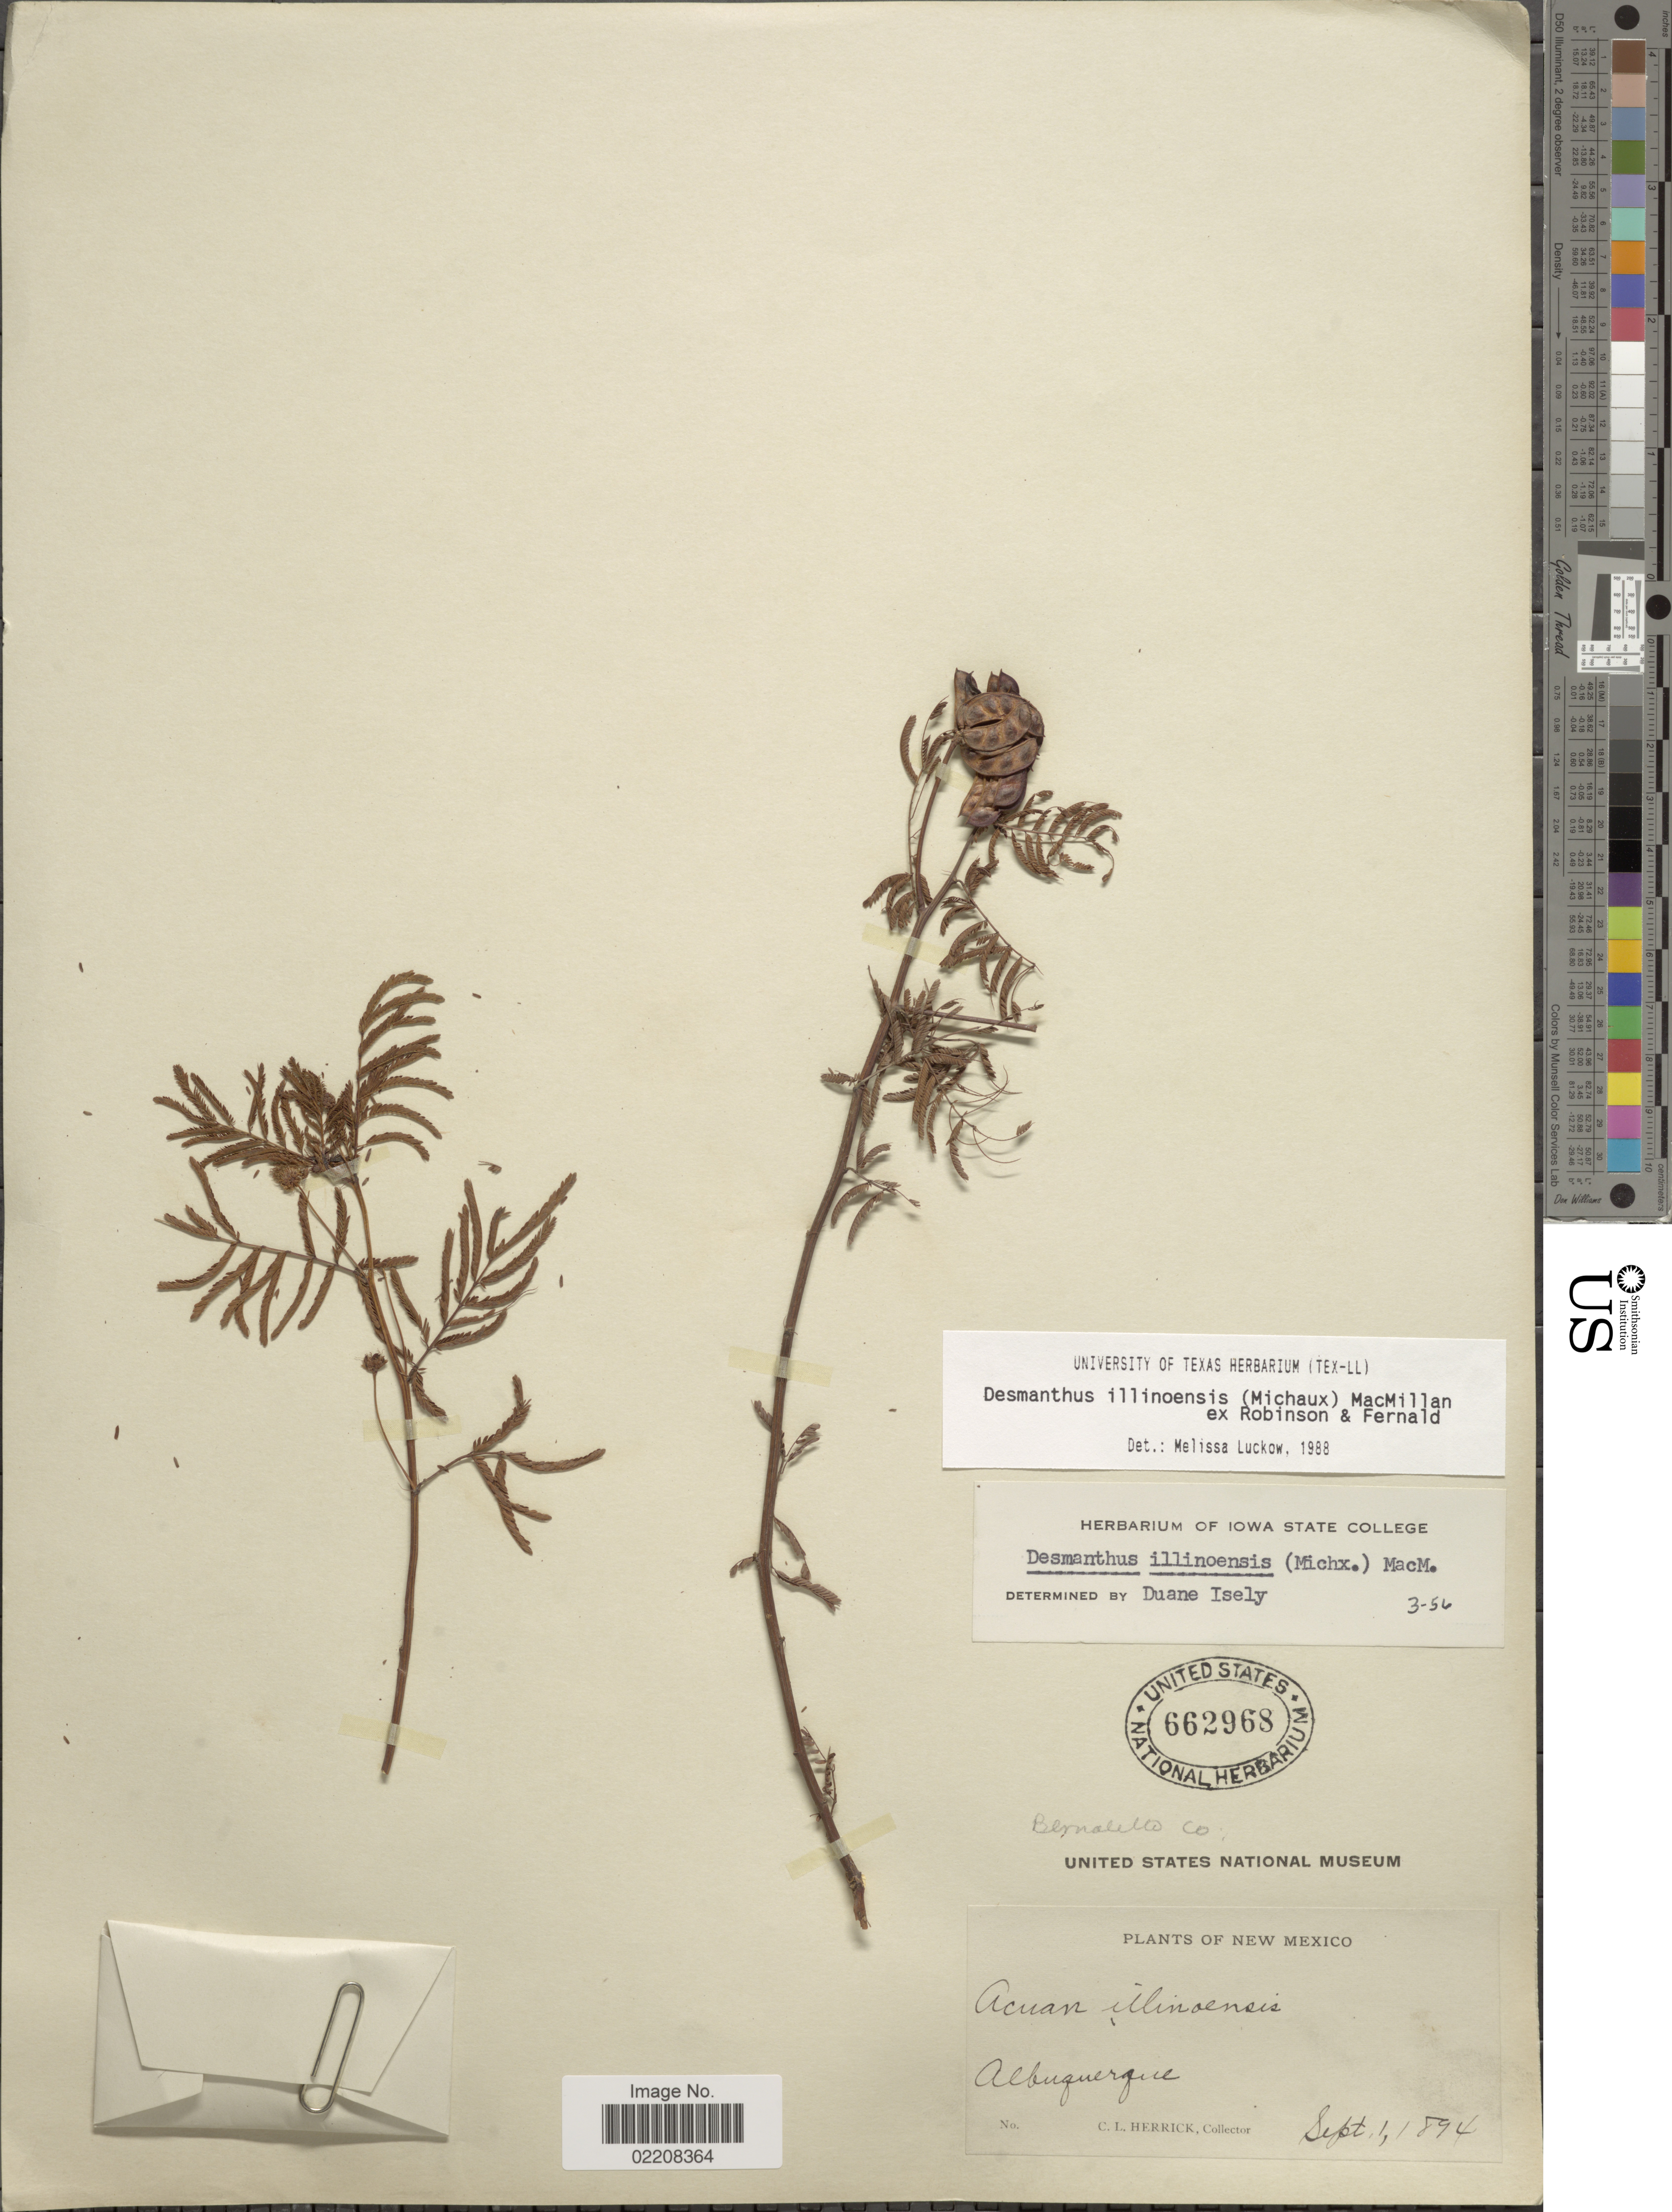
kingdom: Plantae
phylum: Tracheophyta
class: Magnoliopsida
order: Fabales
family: Fabaceae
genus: Desmanthus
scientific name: Desmanthus illinoensis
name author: (Michx.) MacMill.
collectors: C. Herrick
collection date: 1894-09-01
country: United States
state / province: New Mexico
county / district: Bernalillo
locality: Albuquerque, Bernalillo Co.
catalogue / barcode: US 662968